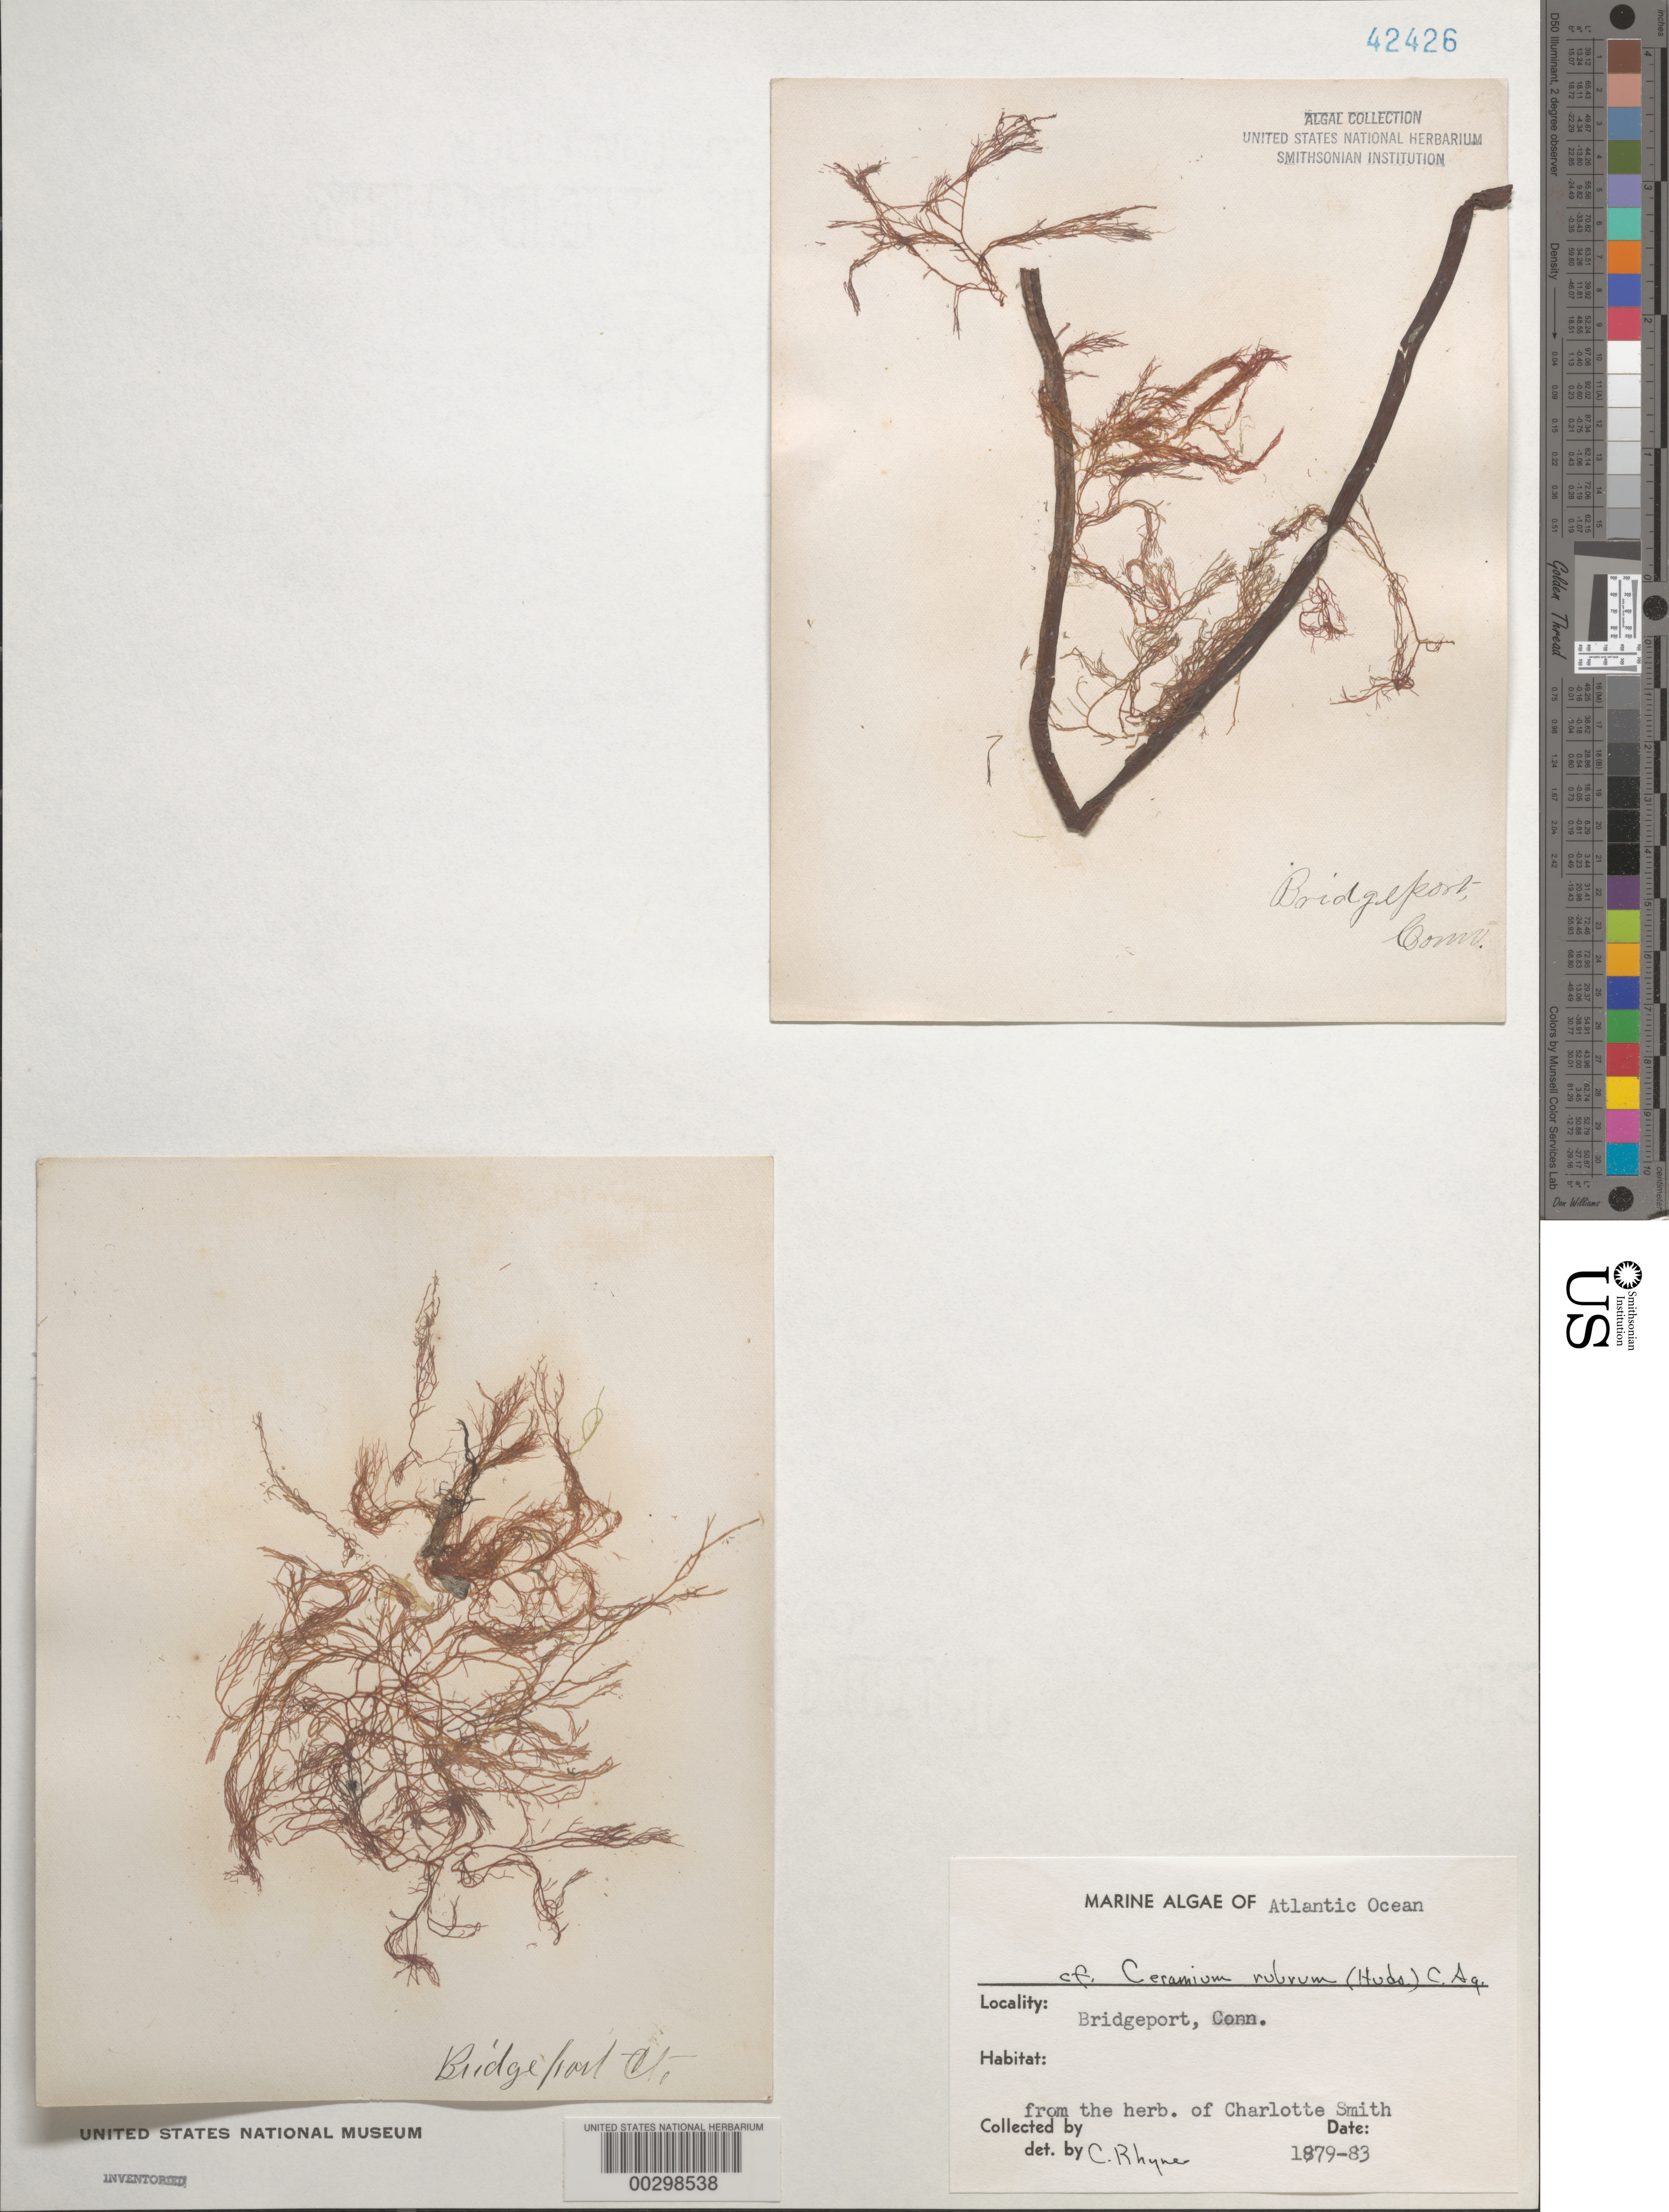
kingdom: Plantae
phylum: Rhodophyta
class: Florideophyceae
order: Ceramiales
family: Ceramiaceae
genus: Ceramium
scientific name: Ceramium rubrum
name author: C. Agardh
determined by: Rhyne, C. F.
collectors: Charlotte Smith (herbarium)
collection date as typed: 1879 TO -- --- 1883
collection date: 1879/1883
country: United States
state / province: Connecticut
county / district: Fairfield County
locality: Bridgeport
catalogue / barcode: US 42426